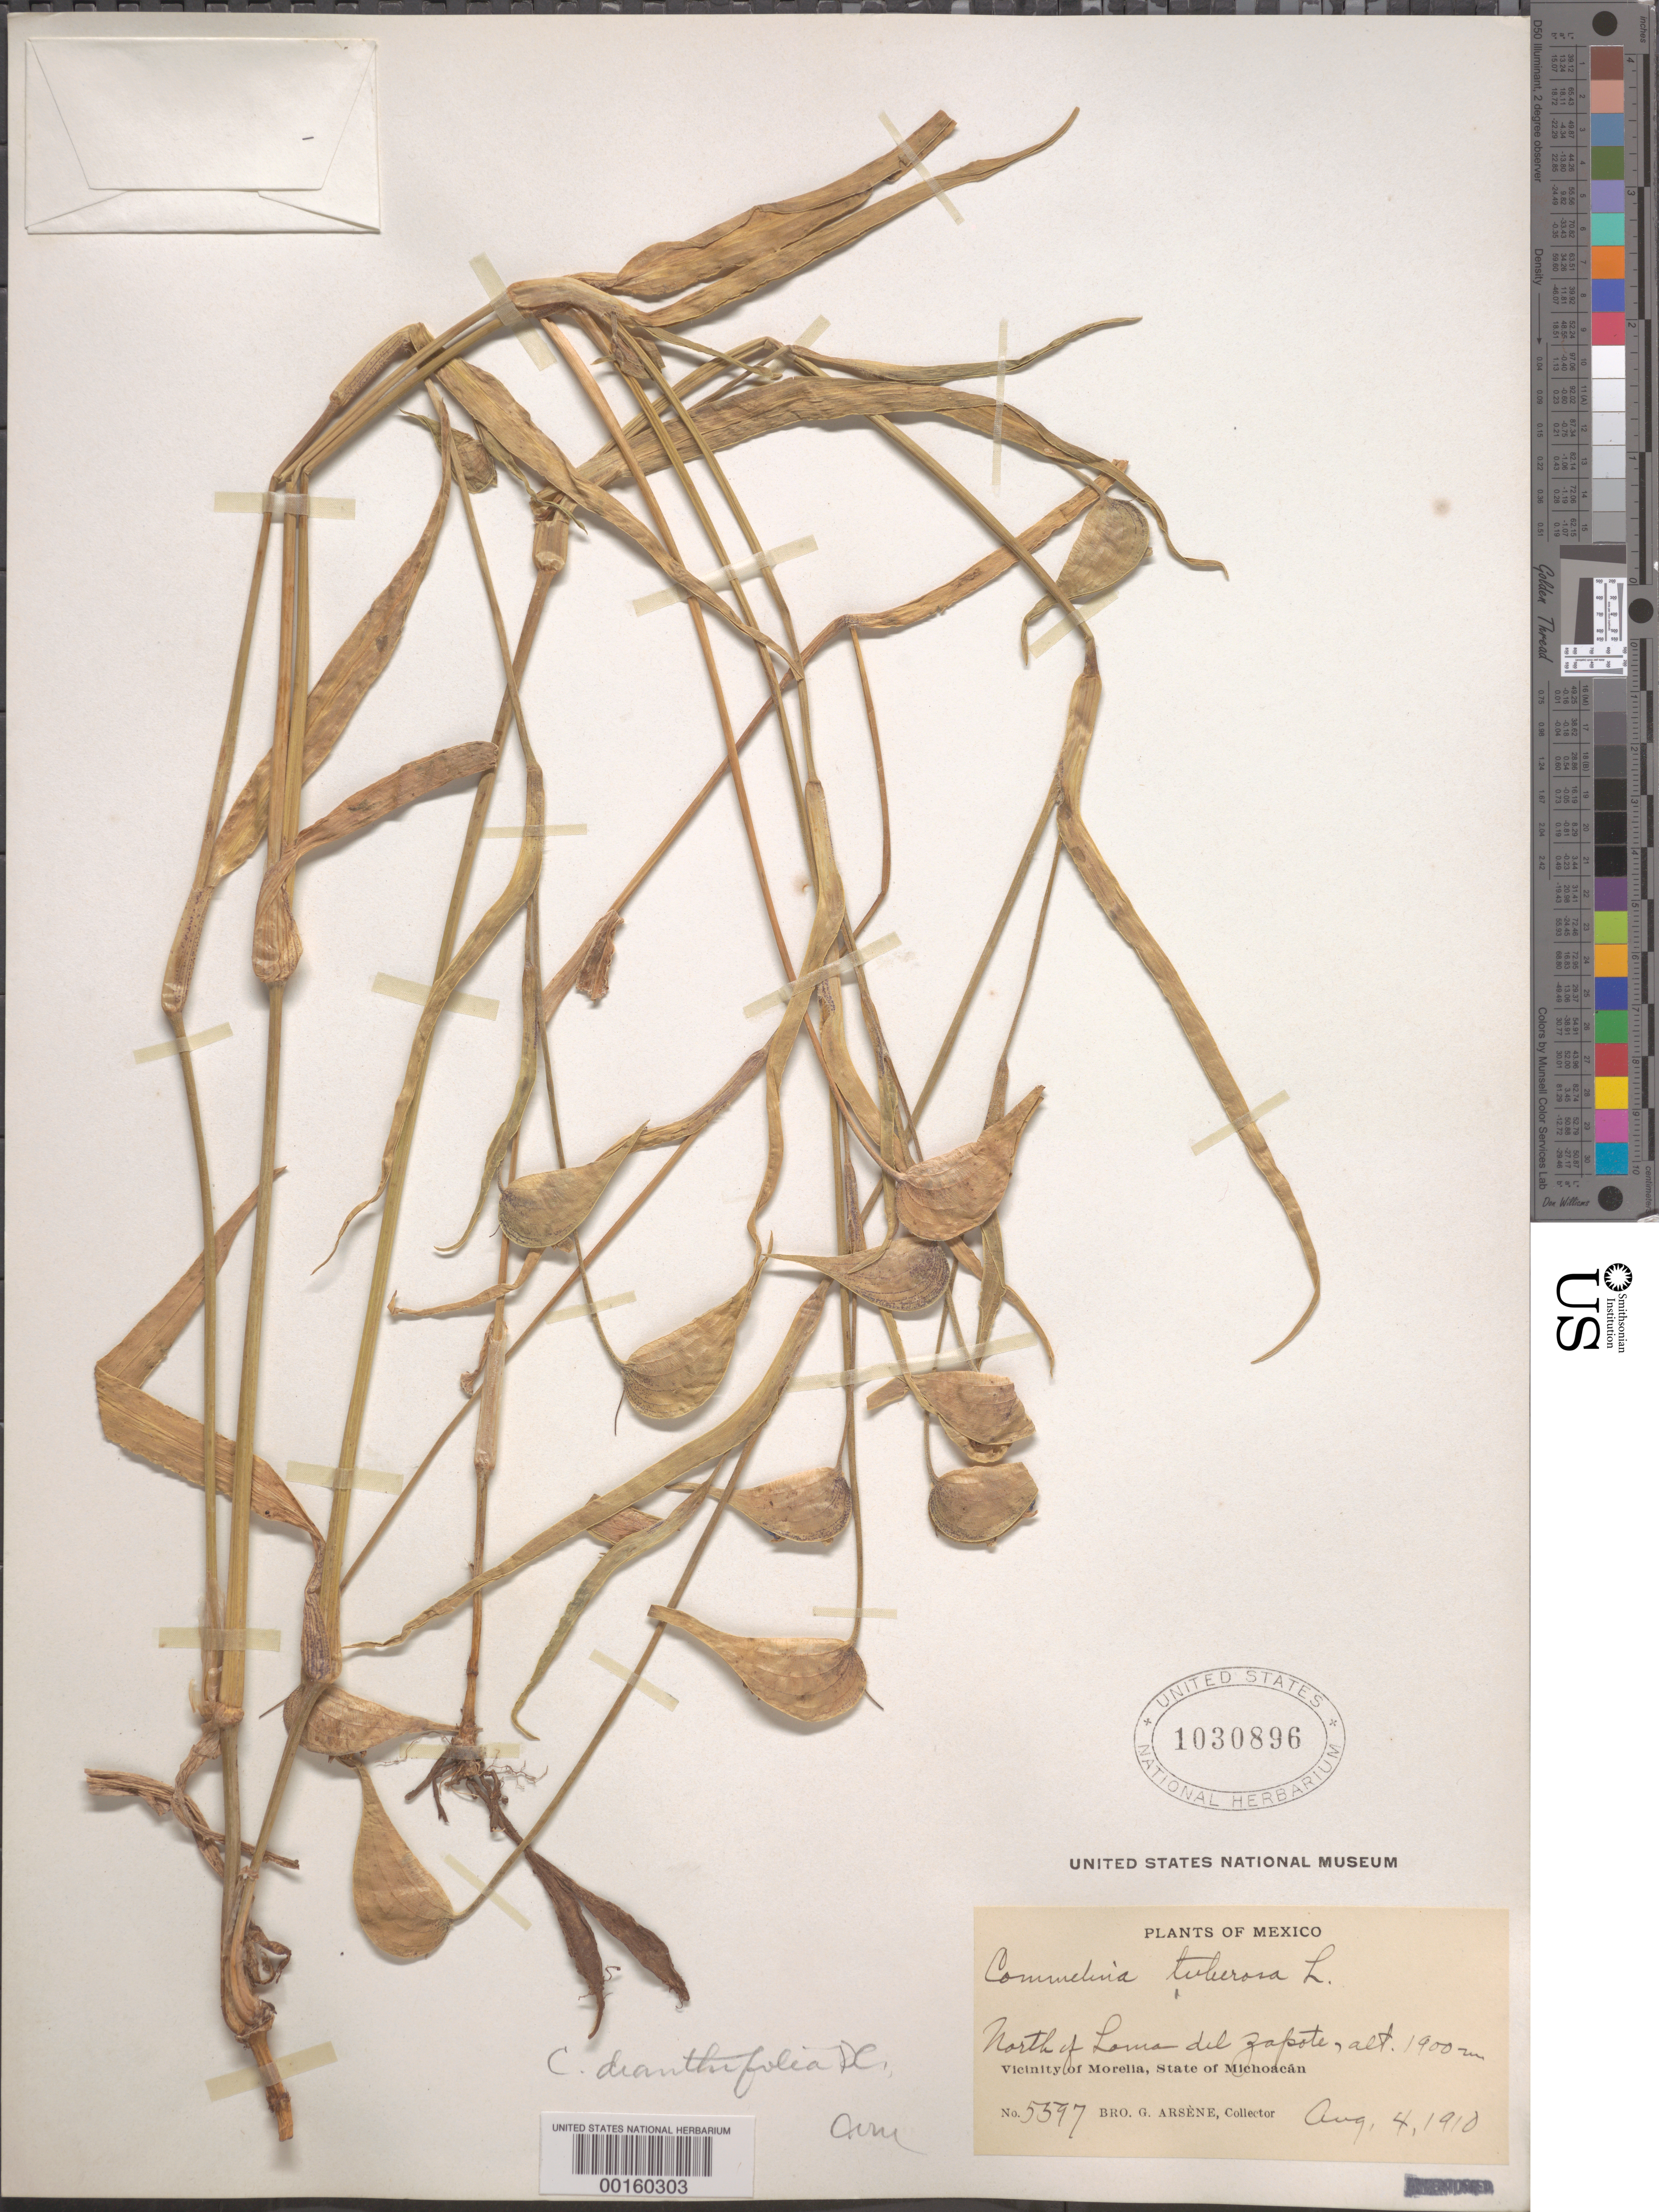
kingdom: Plantae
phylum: Tracheophyta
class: Liliopsida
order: Commelinales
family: Commelinaceae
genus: Commelina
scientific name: Commelina dianthifolia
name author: Redouté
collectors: Bro. G. Arsène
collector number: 5597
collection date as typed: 04 Aug 1910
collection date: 1910-08-04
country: Mexico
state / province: Michoacán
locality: Morelia, N of Loma del Zapote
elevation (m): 1900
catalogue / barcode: US 1030896